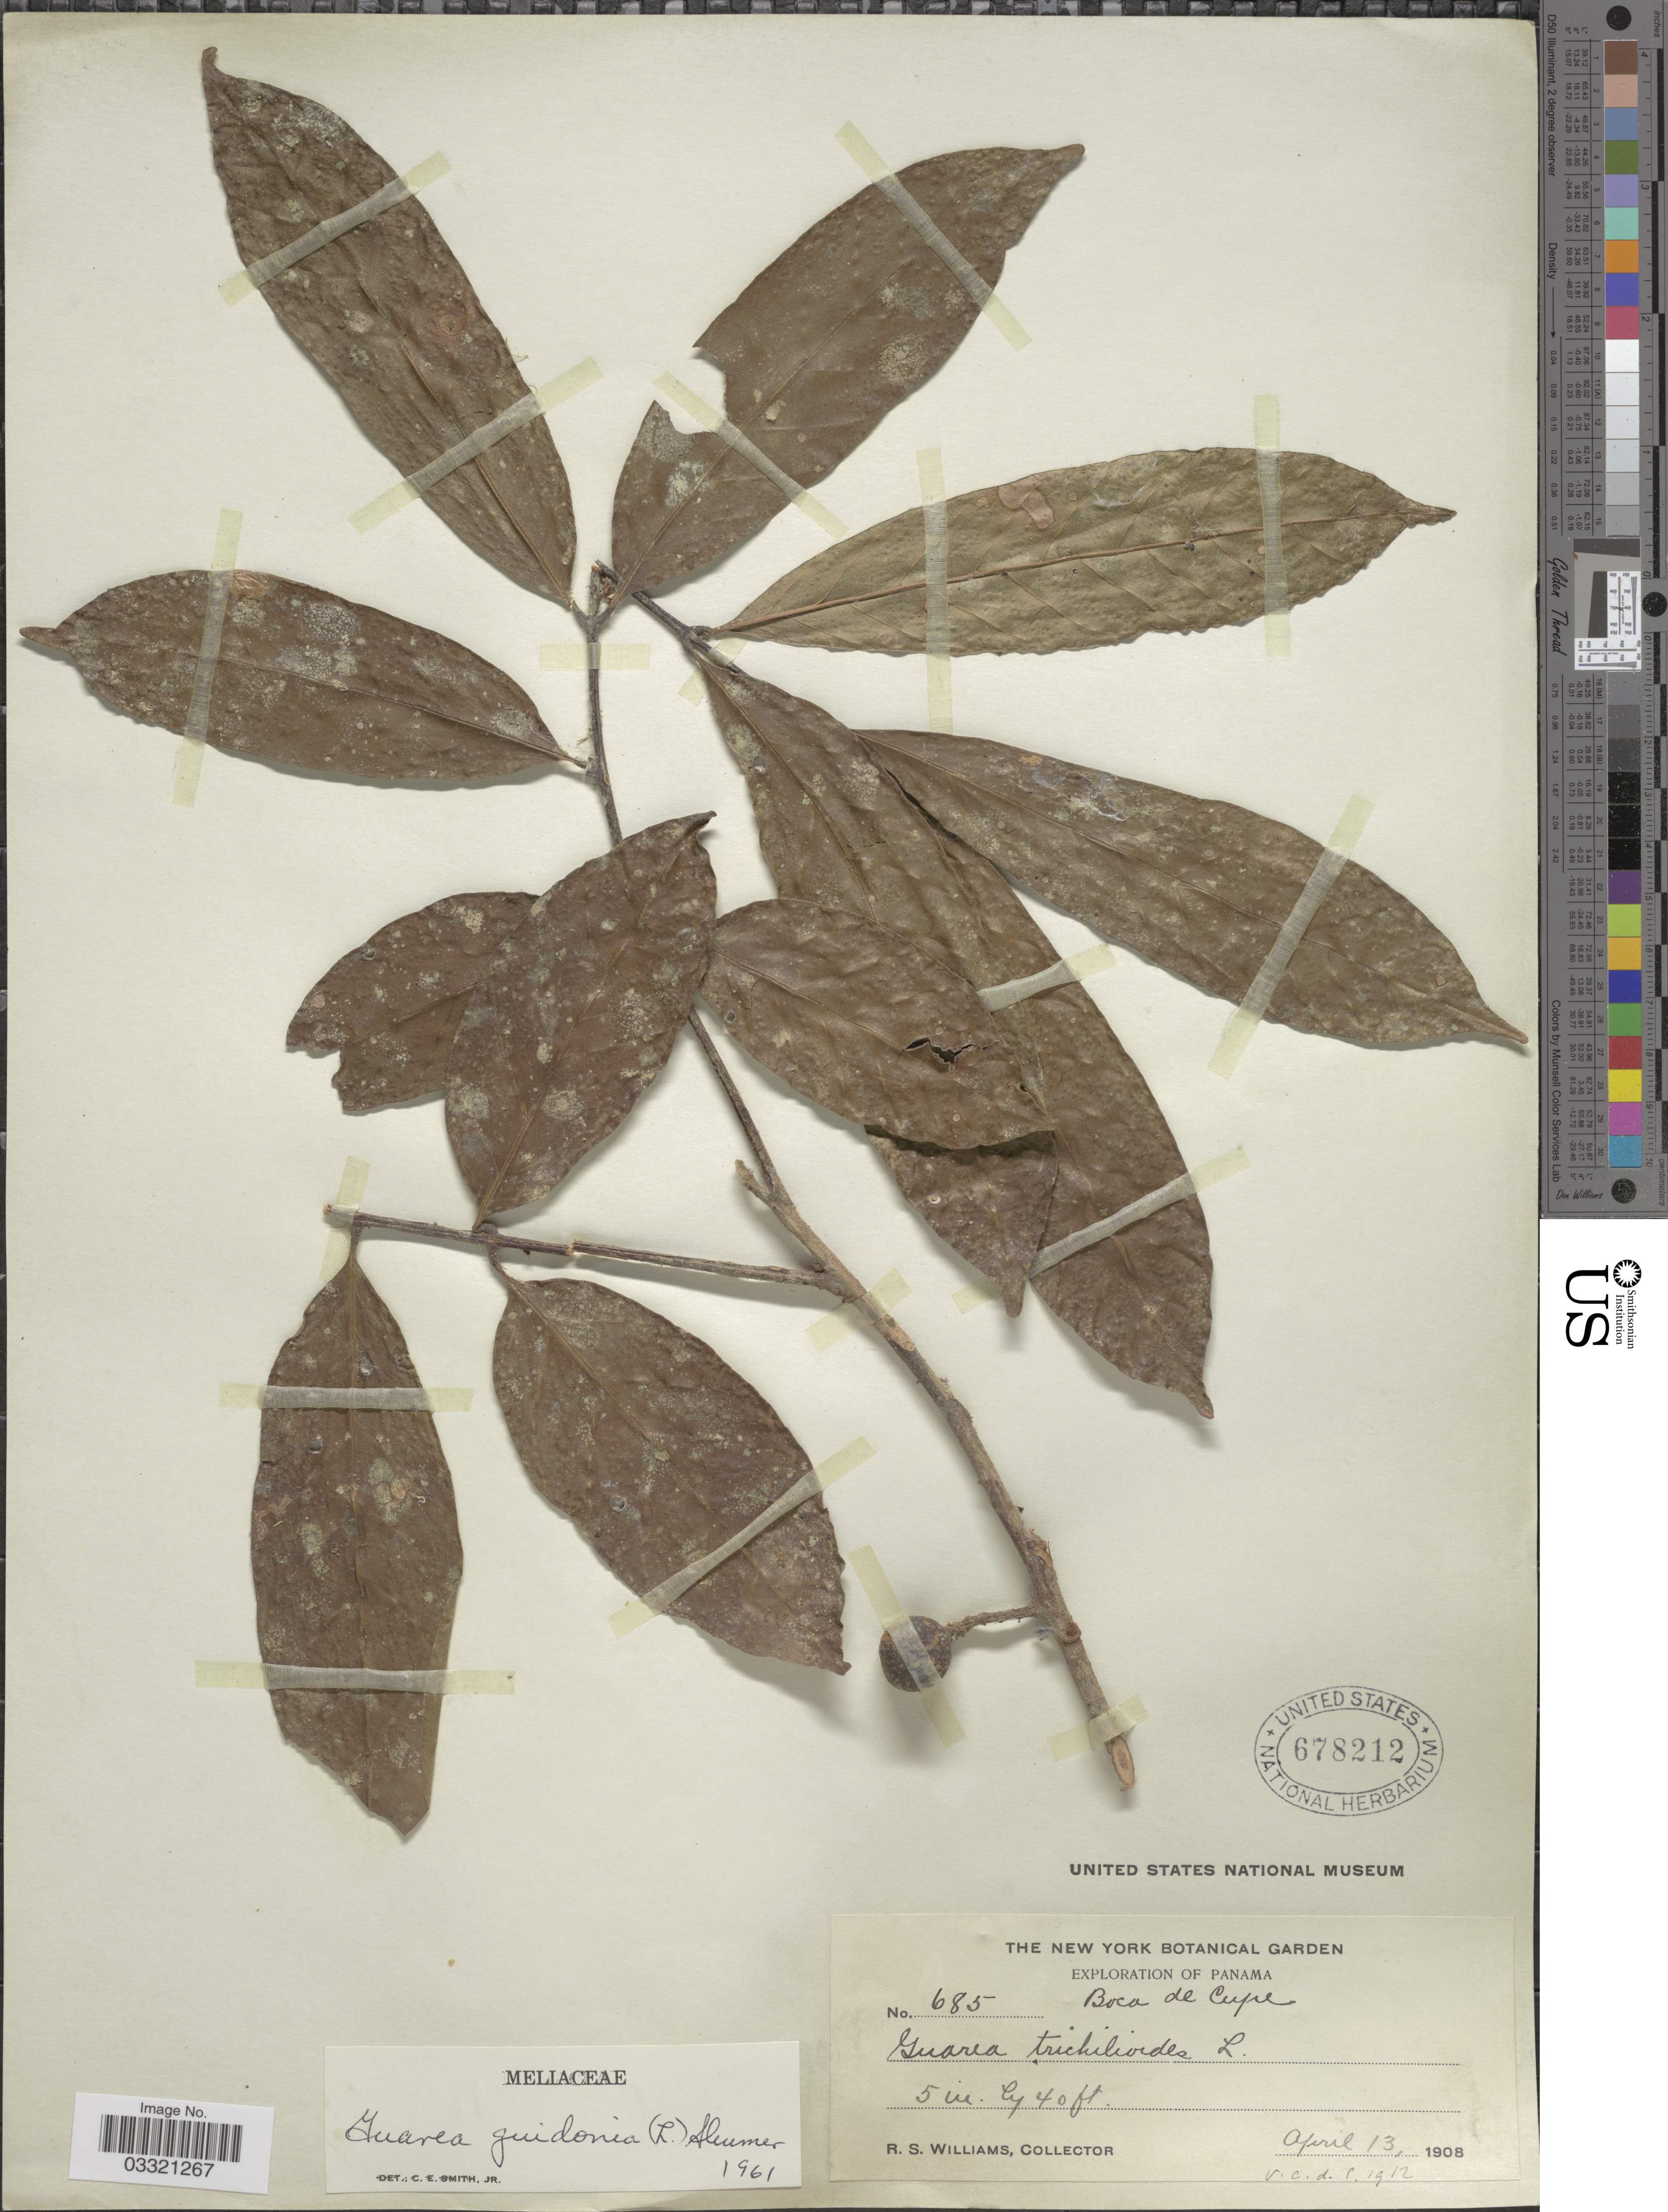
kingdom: Plantae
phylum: Tracheophyta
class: Magnoliopsida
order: Sapindales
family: Meliaceae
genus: Guarea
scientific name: Guarea guidonia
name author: (L.) Sleumer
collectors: R. S. Williams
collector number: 685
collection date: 1908-04-13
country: Panama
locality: Boca de Cupe.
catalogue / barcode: US 678212